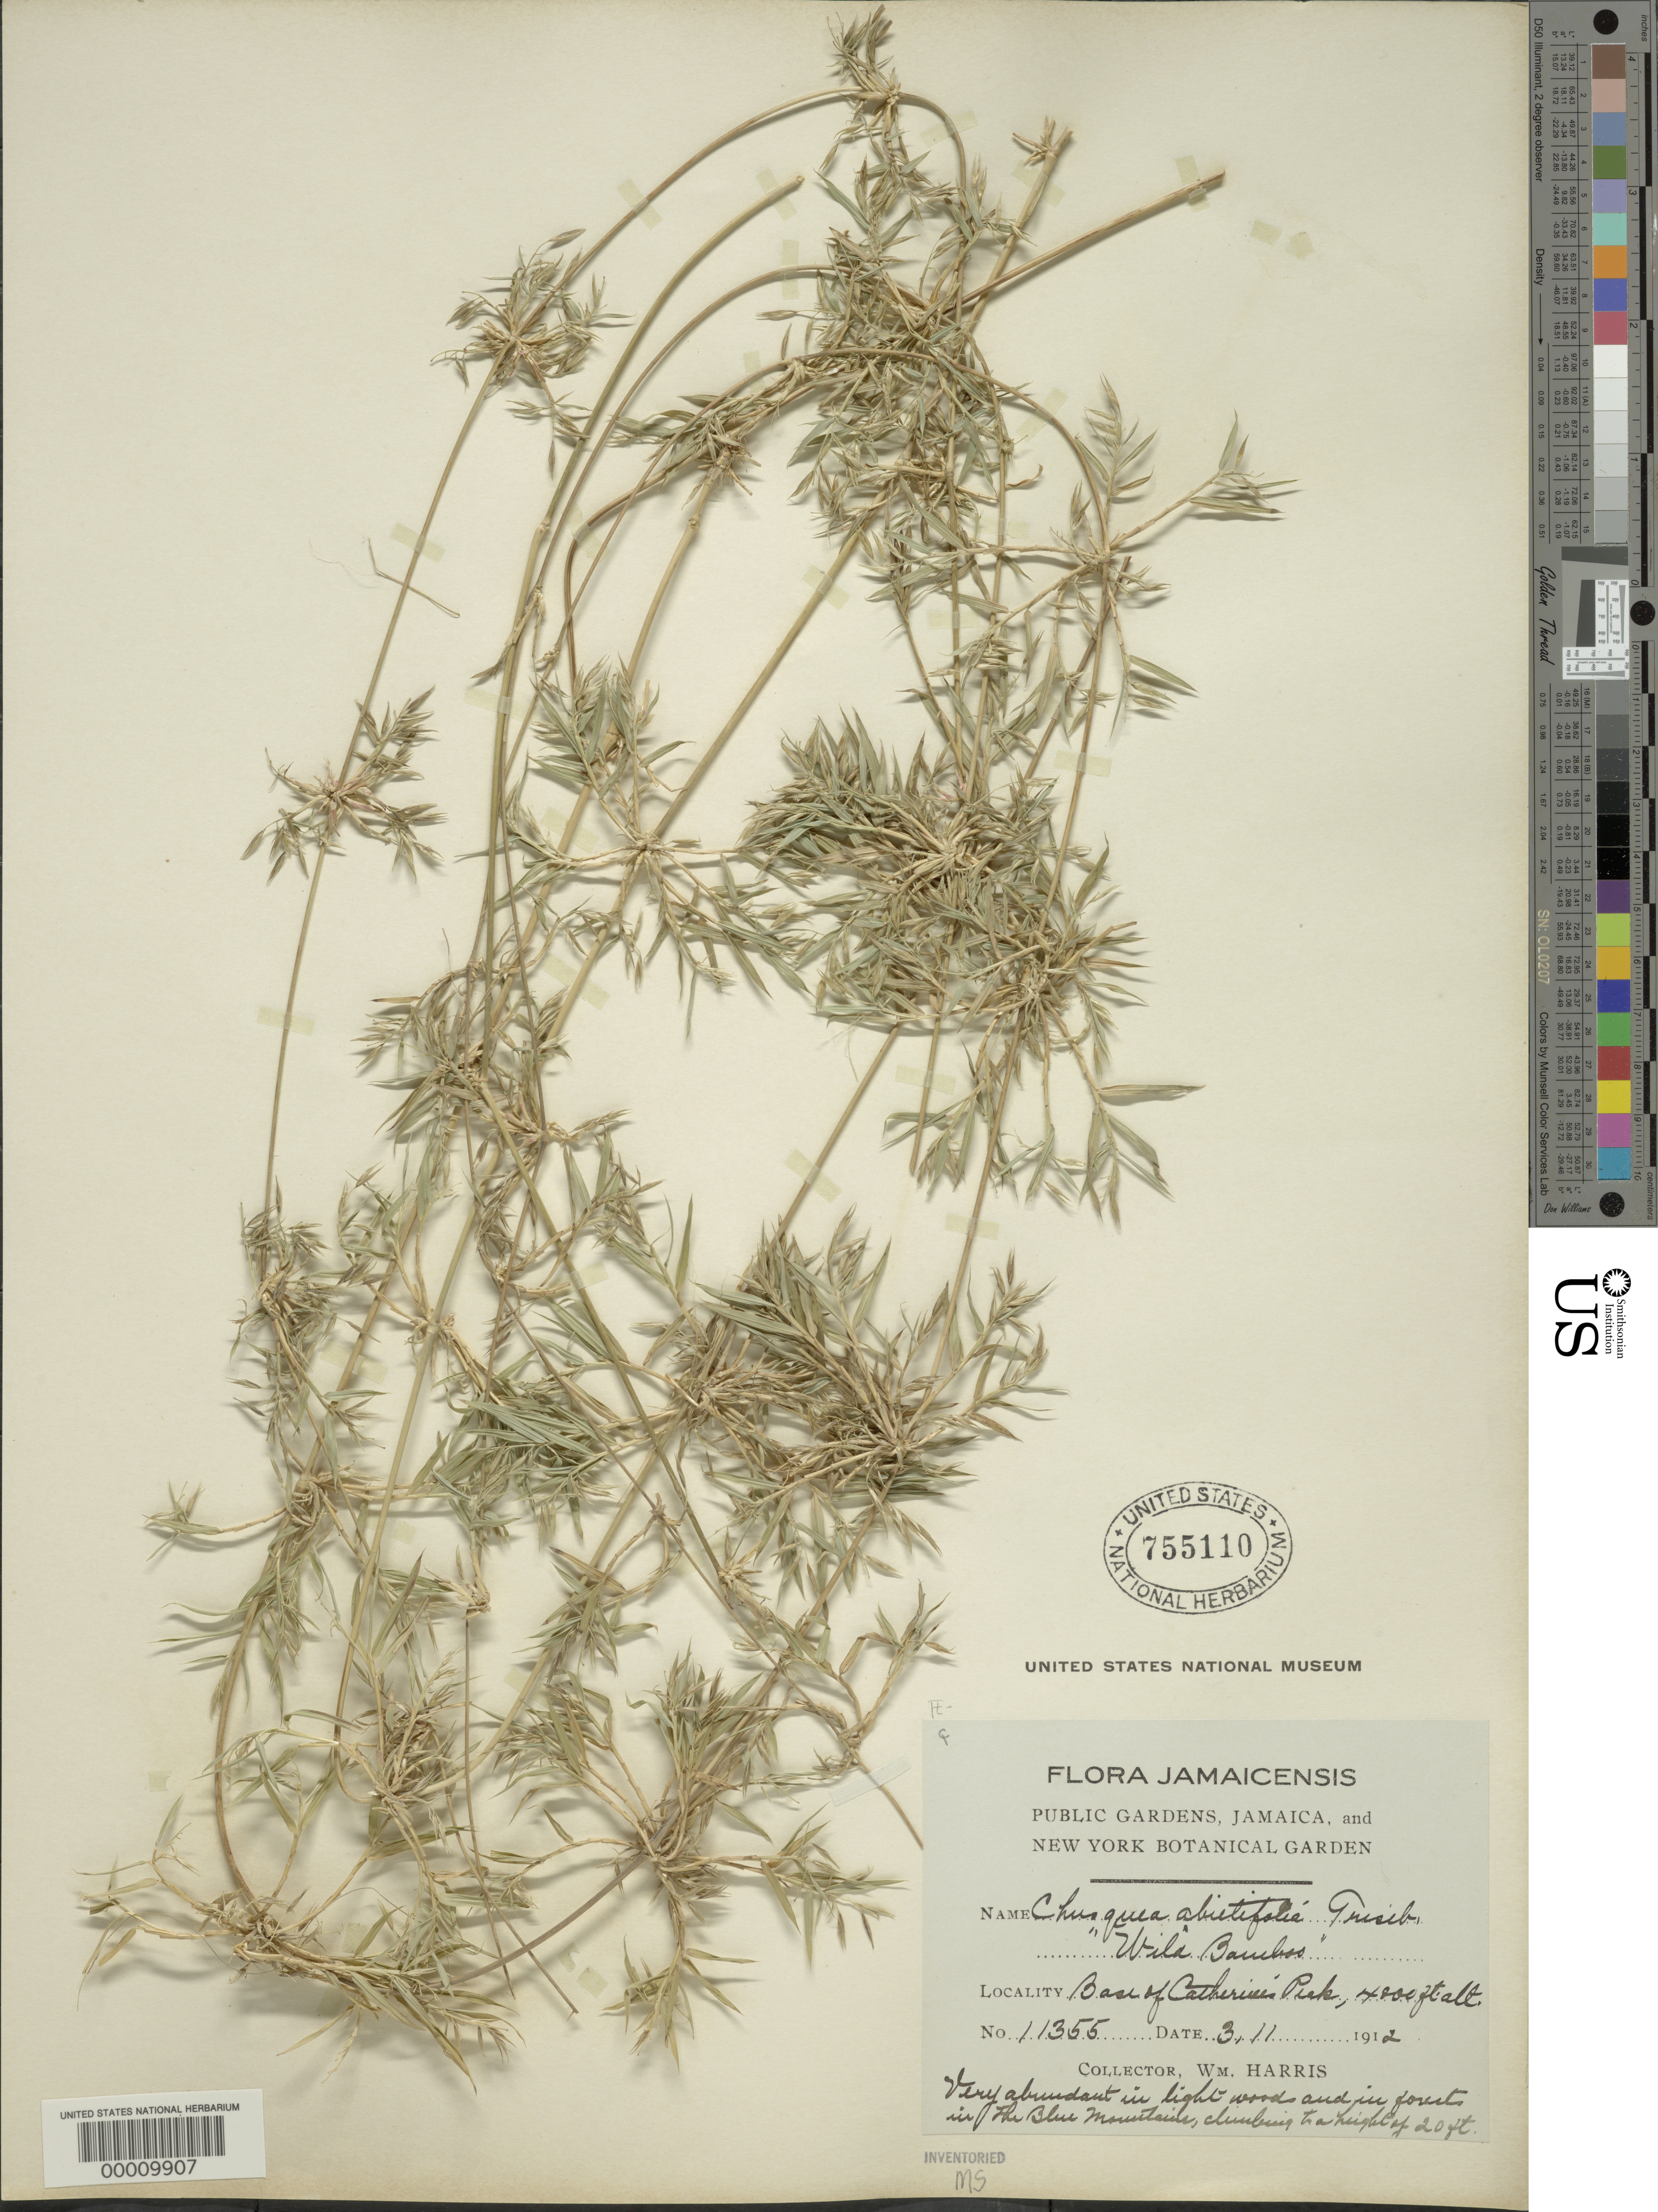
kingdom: Plantae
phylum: Tracheophyta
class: Liliopsida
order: Poales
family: Poaceae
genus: Chusquea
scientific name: Chusquea abietifolia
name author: Griseb.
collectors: W. H. Harris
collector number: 11355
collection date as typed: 03 Nov 1912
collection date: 1912-11-03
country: Jamaica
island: Greater Antilles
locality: Base of catherine's peak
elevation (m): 1219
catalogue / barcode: US 755110